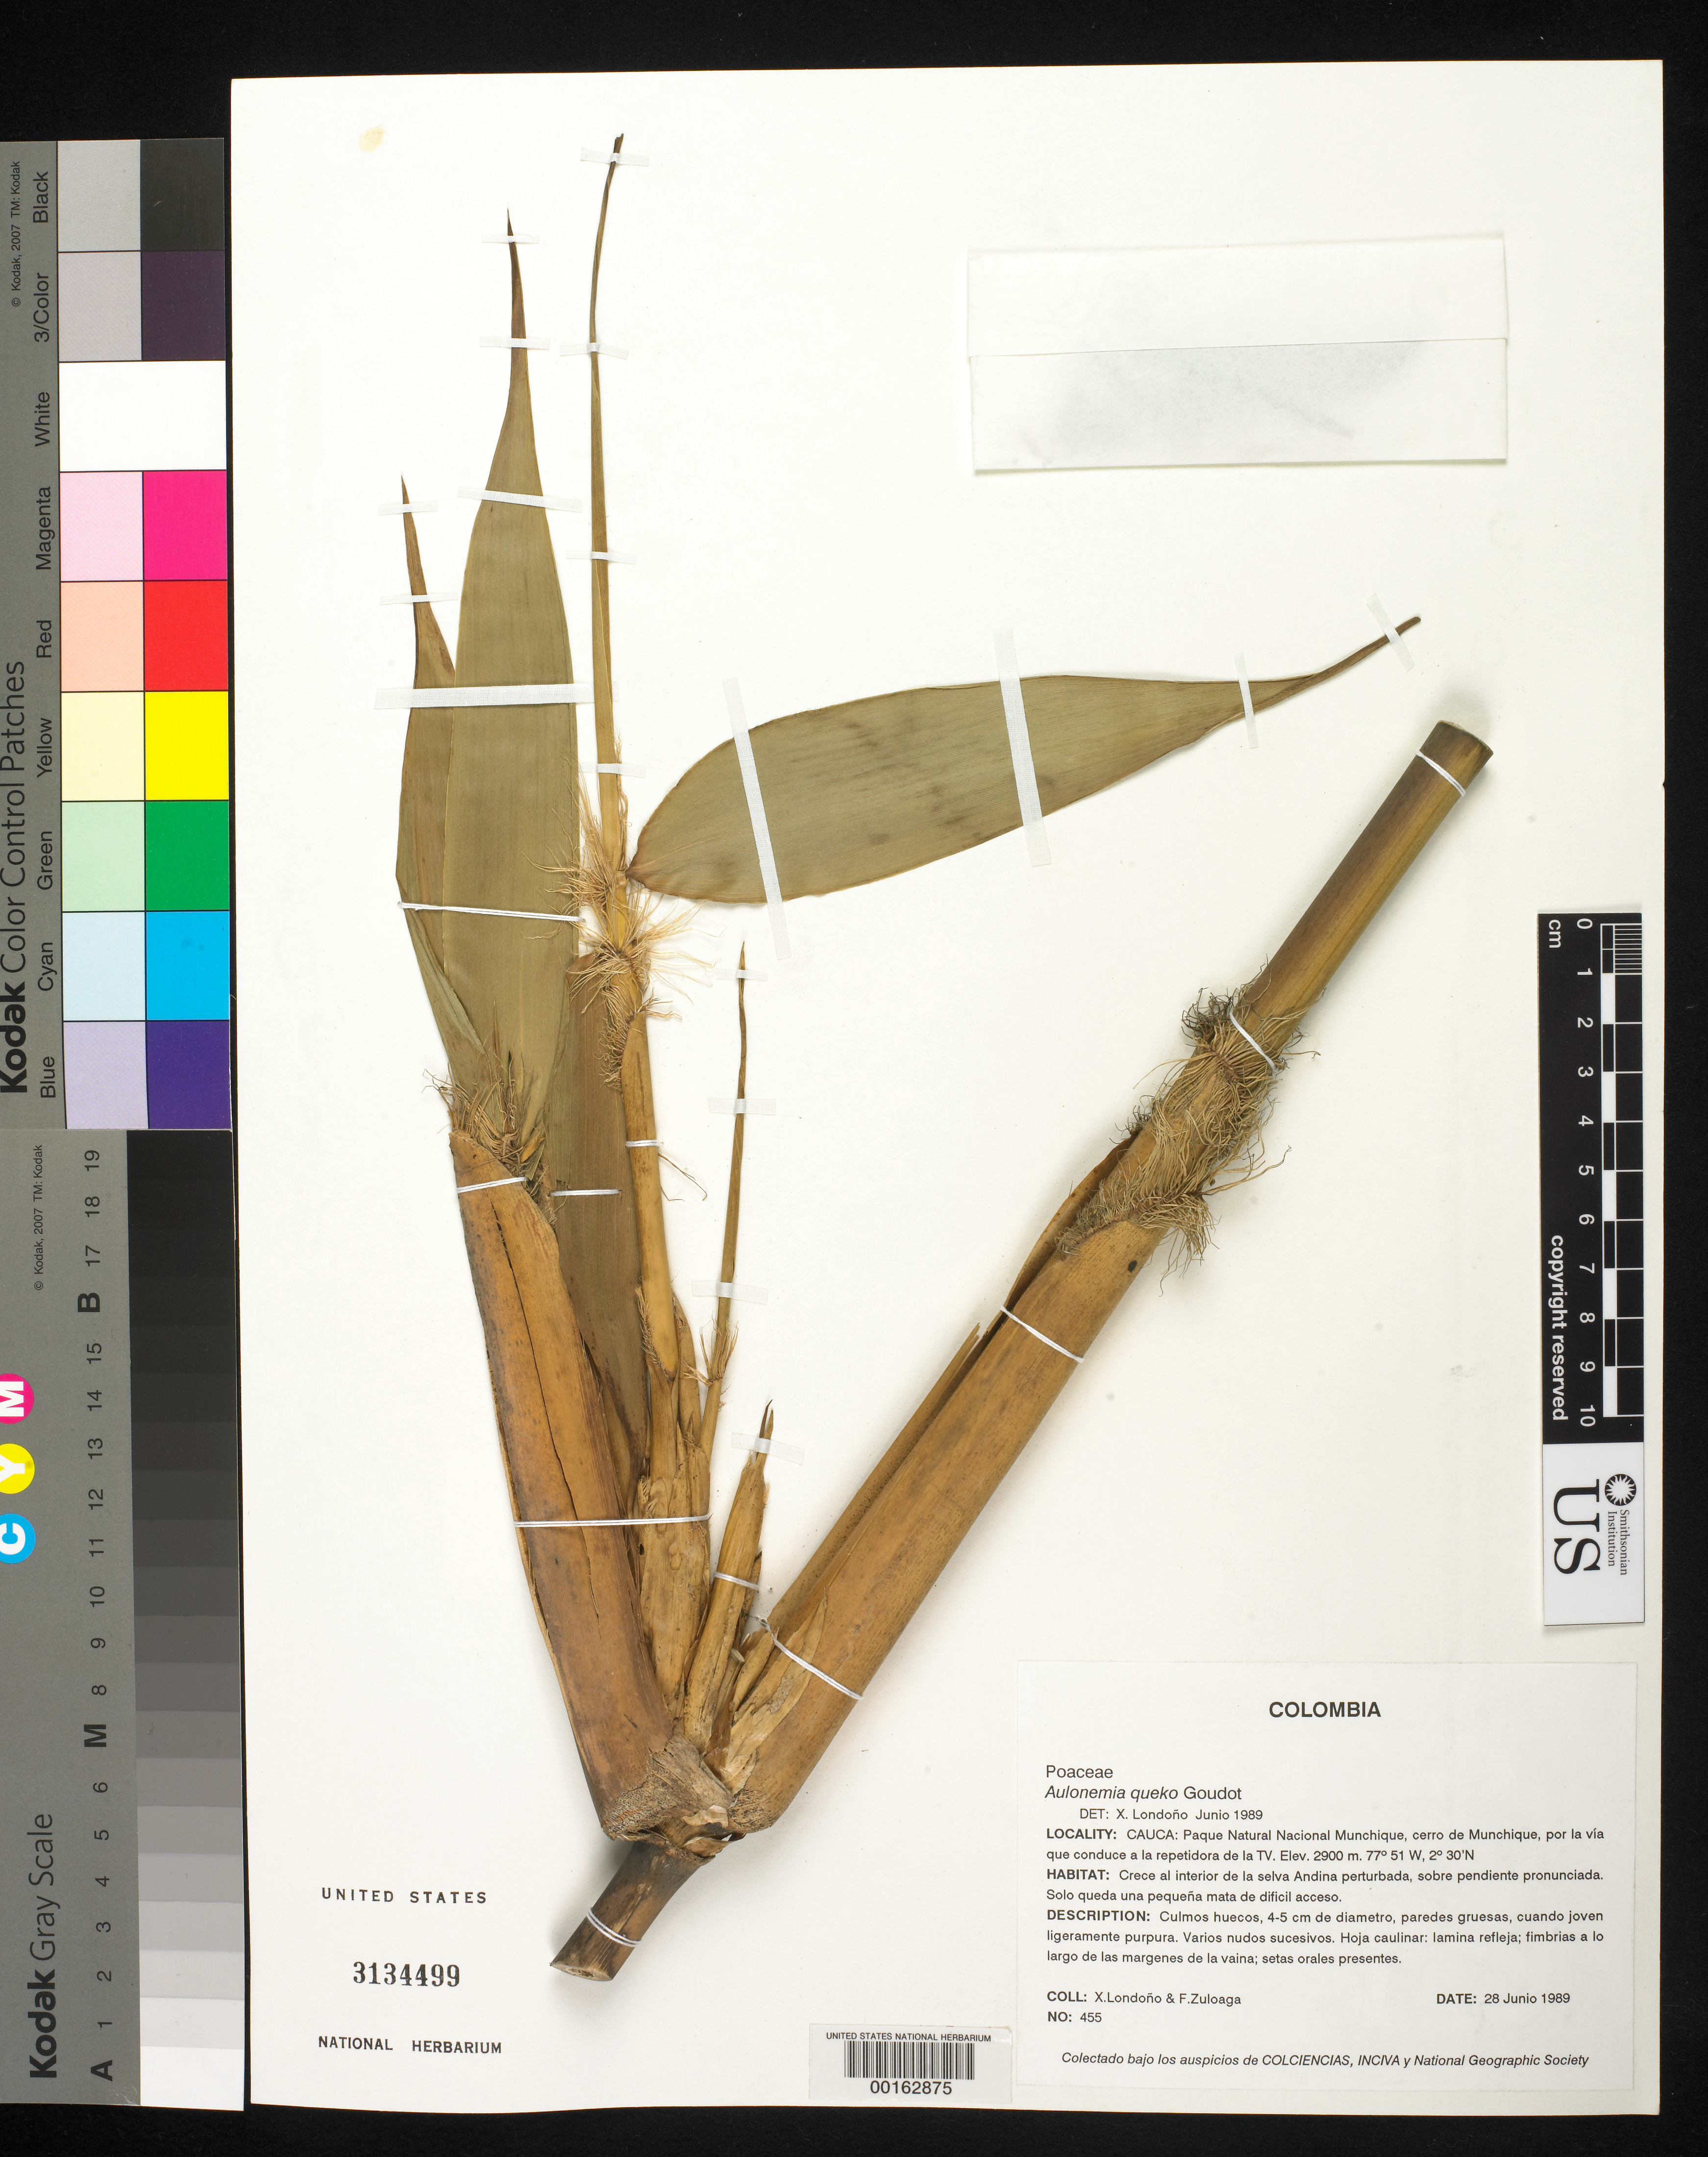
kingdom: Plantae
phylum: Tracheophyta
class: Liliopsida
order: Poales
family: Poaceae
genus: Aulonemia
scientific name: Aulonemia queko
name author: Goudot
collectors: X. Londoño & F. O. Zuloaga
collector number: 455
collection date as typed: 28 Jun 1989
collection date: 1989-06-28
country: Colombia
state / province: Cauca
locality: Natural Nacional Munchique Park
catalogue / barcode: US 3134499